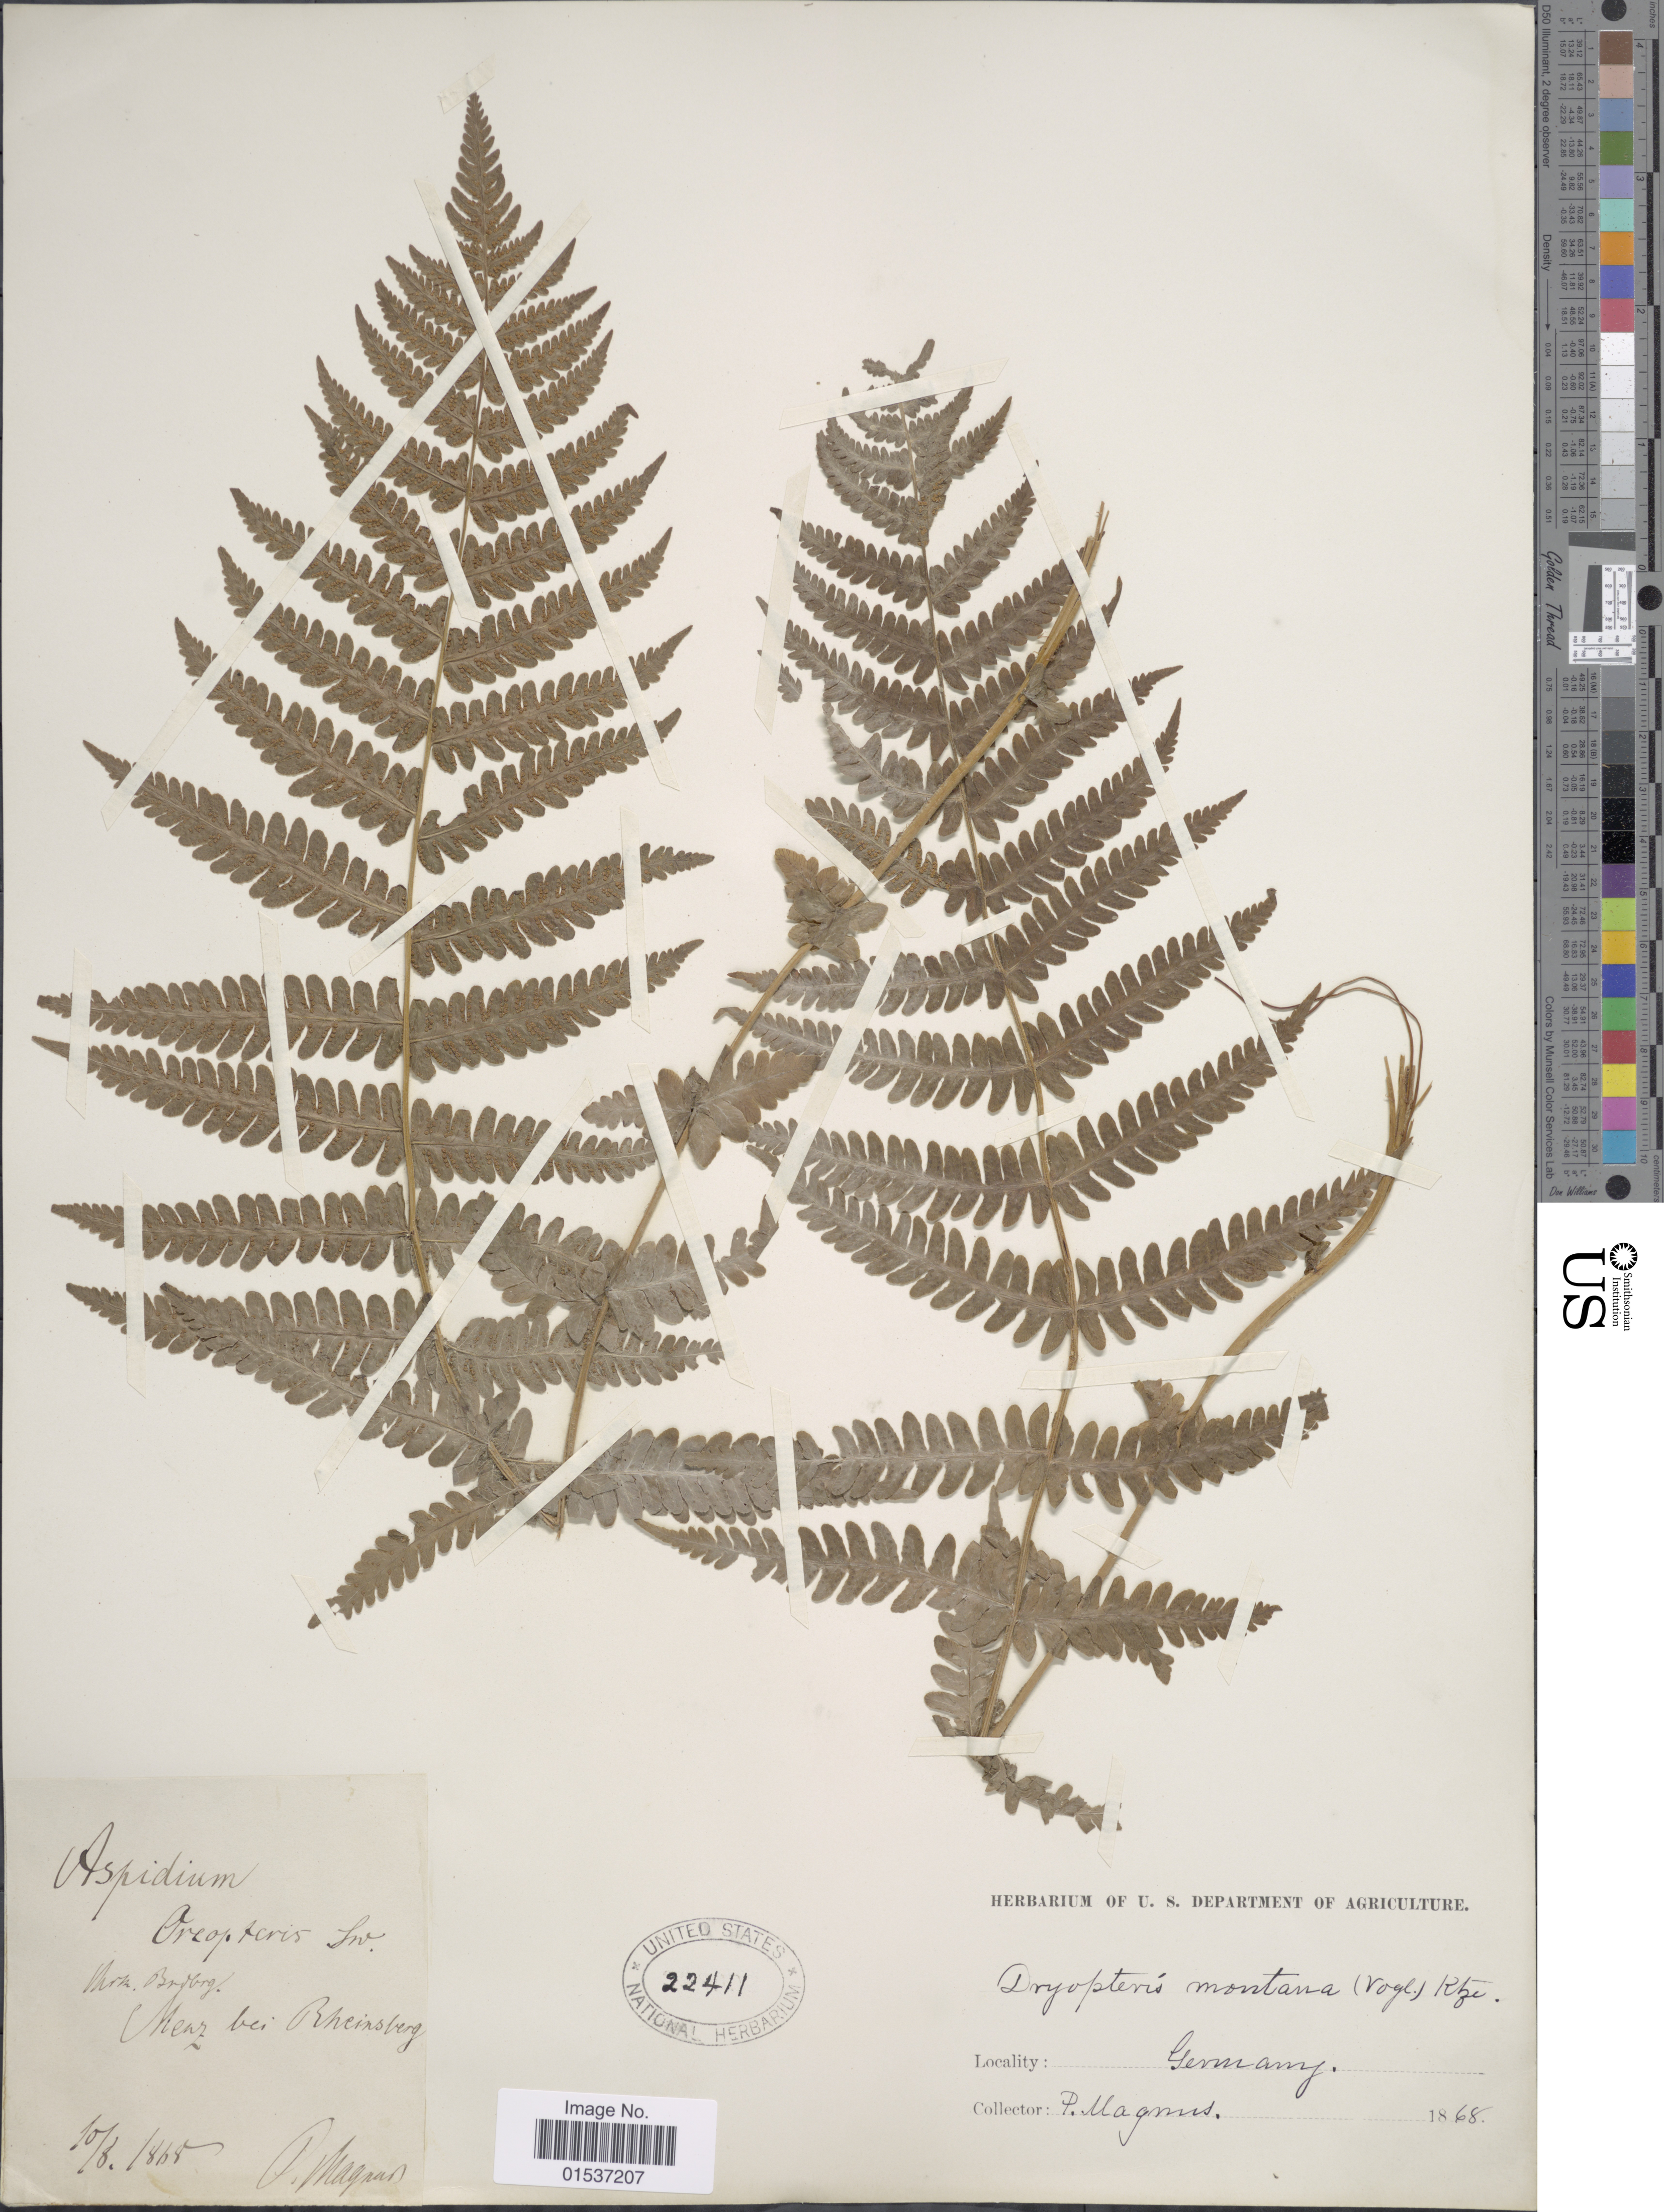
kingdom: Plantae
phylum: Tracheophyta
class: Polypodiopsida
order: Polypodiales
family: Thelypteridaceae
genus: Oreopteris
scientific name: Oreopteris limbosperma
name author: (All.) K. Iwats.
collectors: P. W. Magnus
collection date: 1868-08-10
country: Germany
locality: [illegible text] Menz bei Rehinsberg.[interpreted]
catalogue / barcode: US 22411